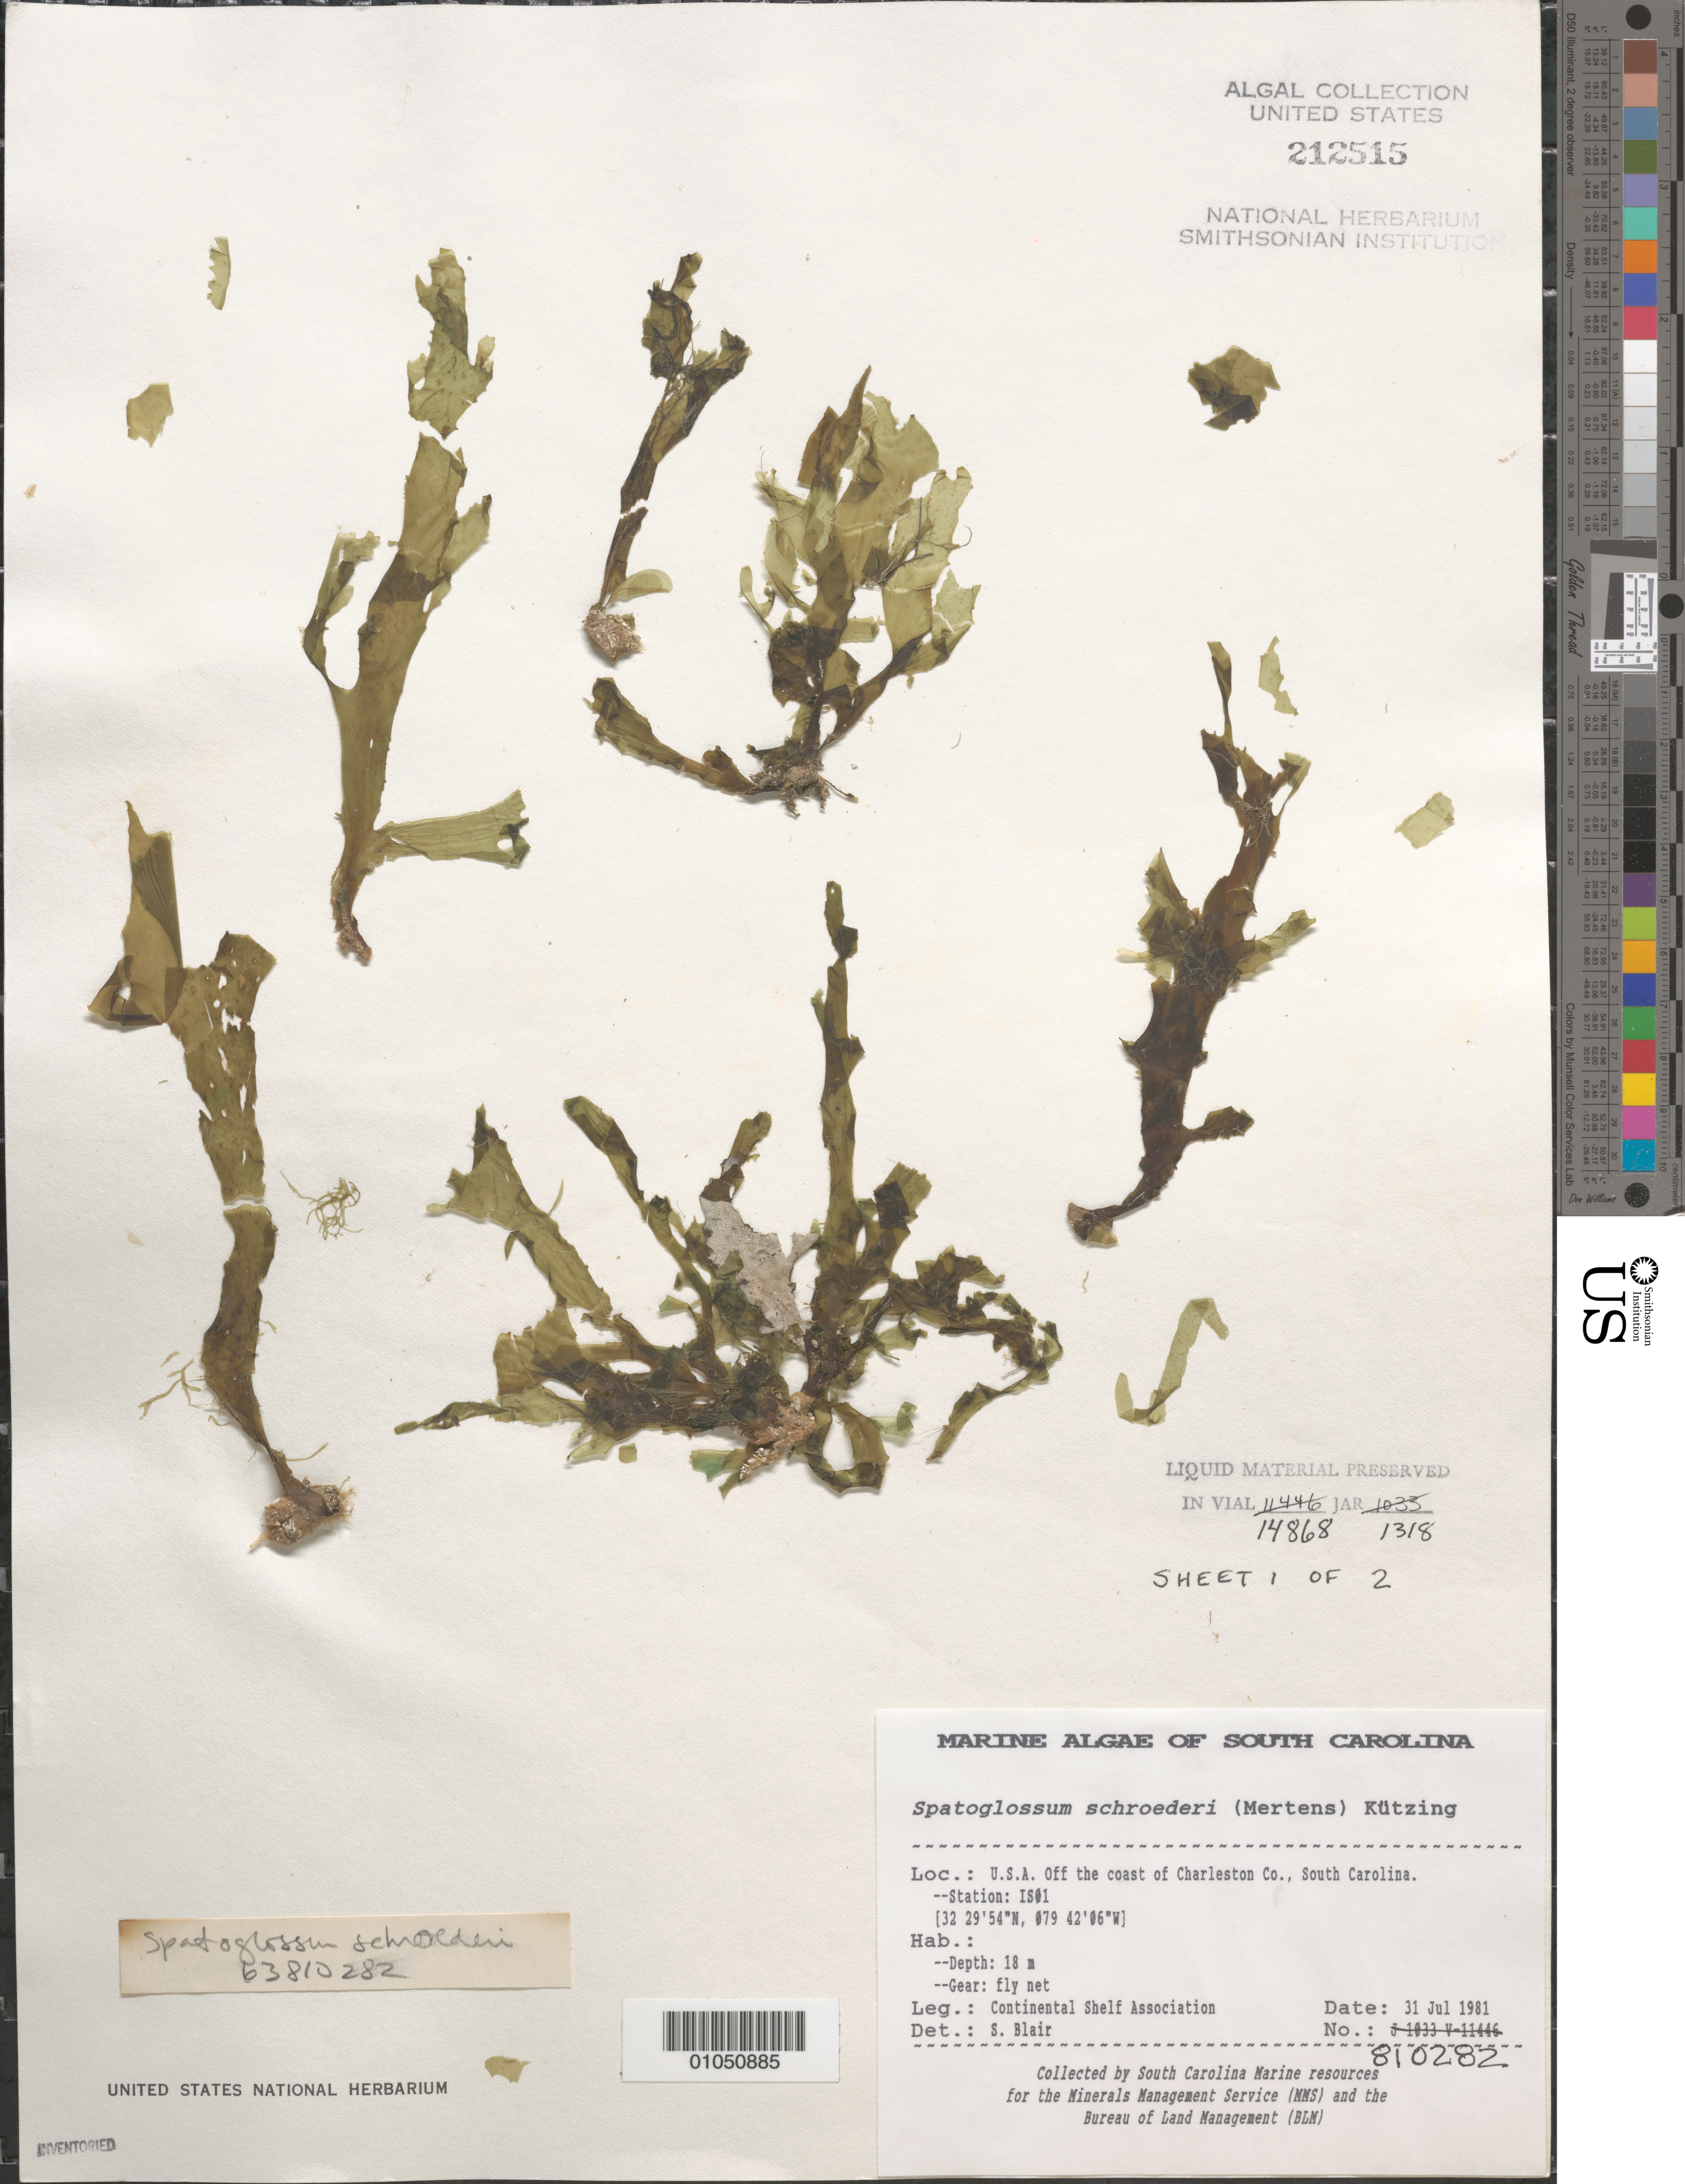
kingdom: Chromista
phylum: Ochrophyta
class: Phaeophyceae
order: Dictyotales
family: Dictyotaceae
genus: Spatoglossum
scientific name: Spatoglossum schroederi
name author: (C. Agardh) Kütz.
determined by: Blair, S. M.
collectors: Continental Shelf Associates for the MMS/BLM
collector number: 810282 (Station IS01)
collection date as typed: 31 Jul 1981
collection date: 1981-07-31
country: United States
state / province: South Carolina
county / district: Charleston County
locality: Off the coast of Charleston County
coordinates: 32 29'54" N, 079 42'06" W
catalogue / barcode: US 212515